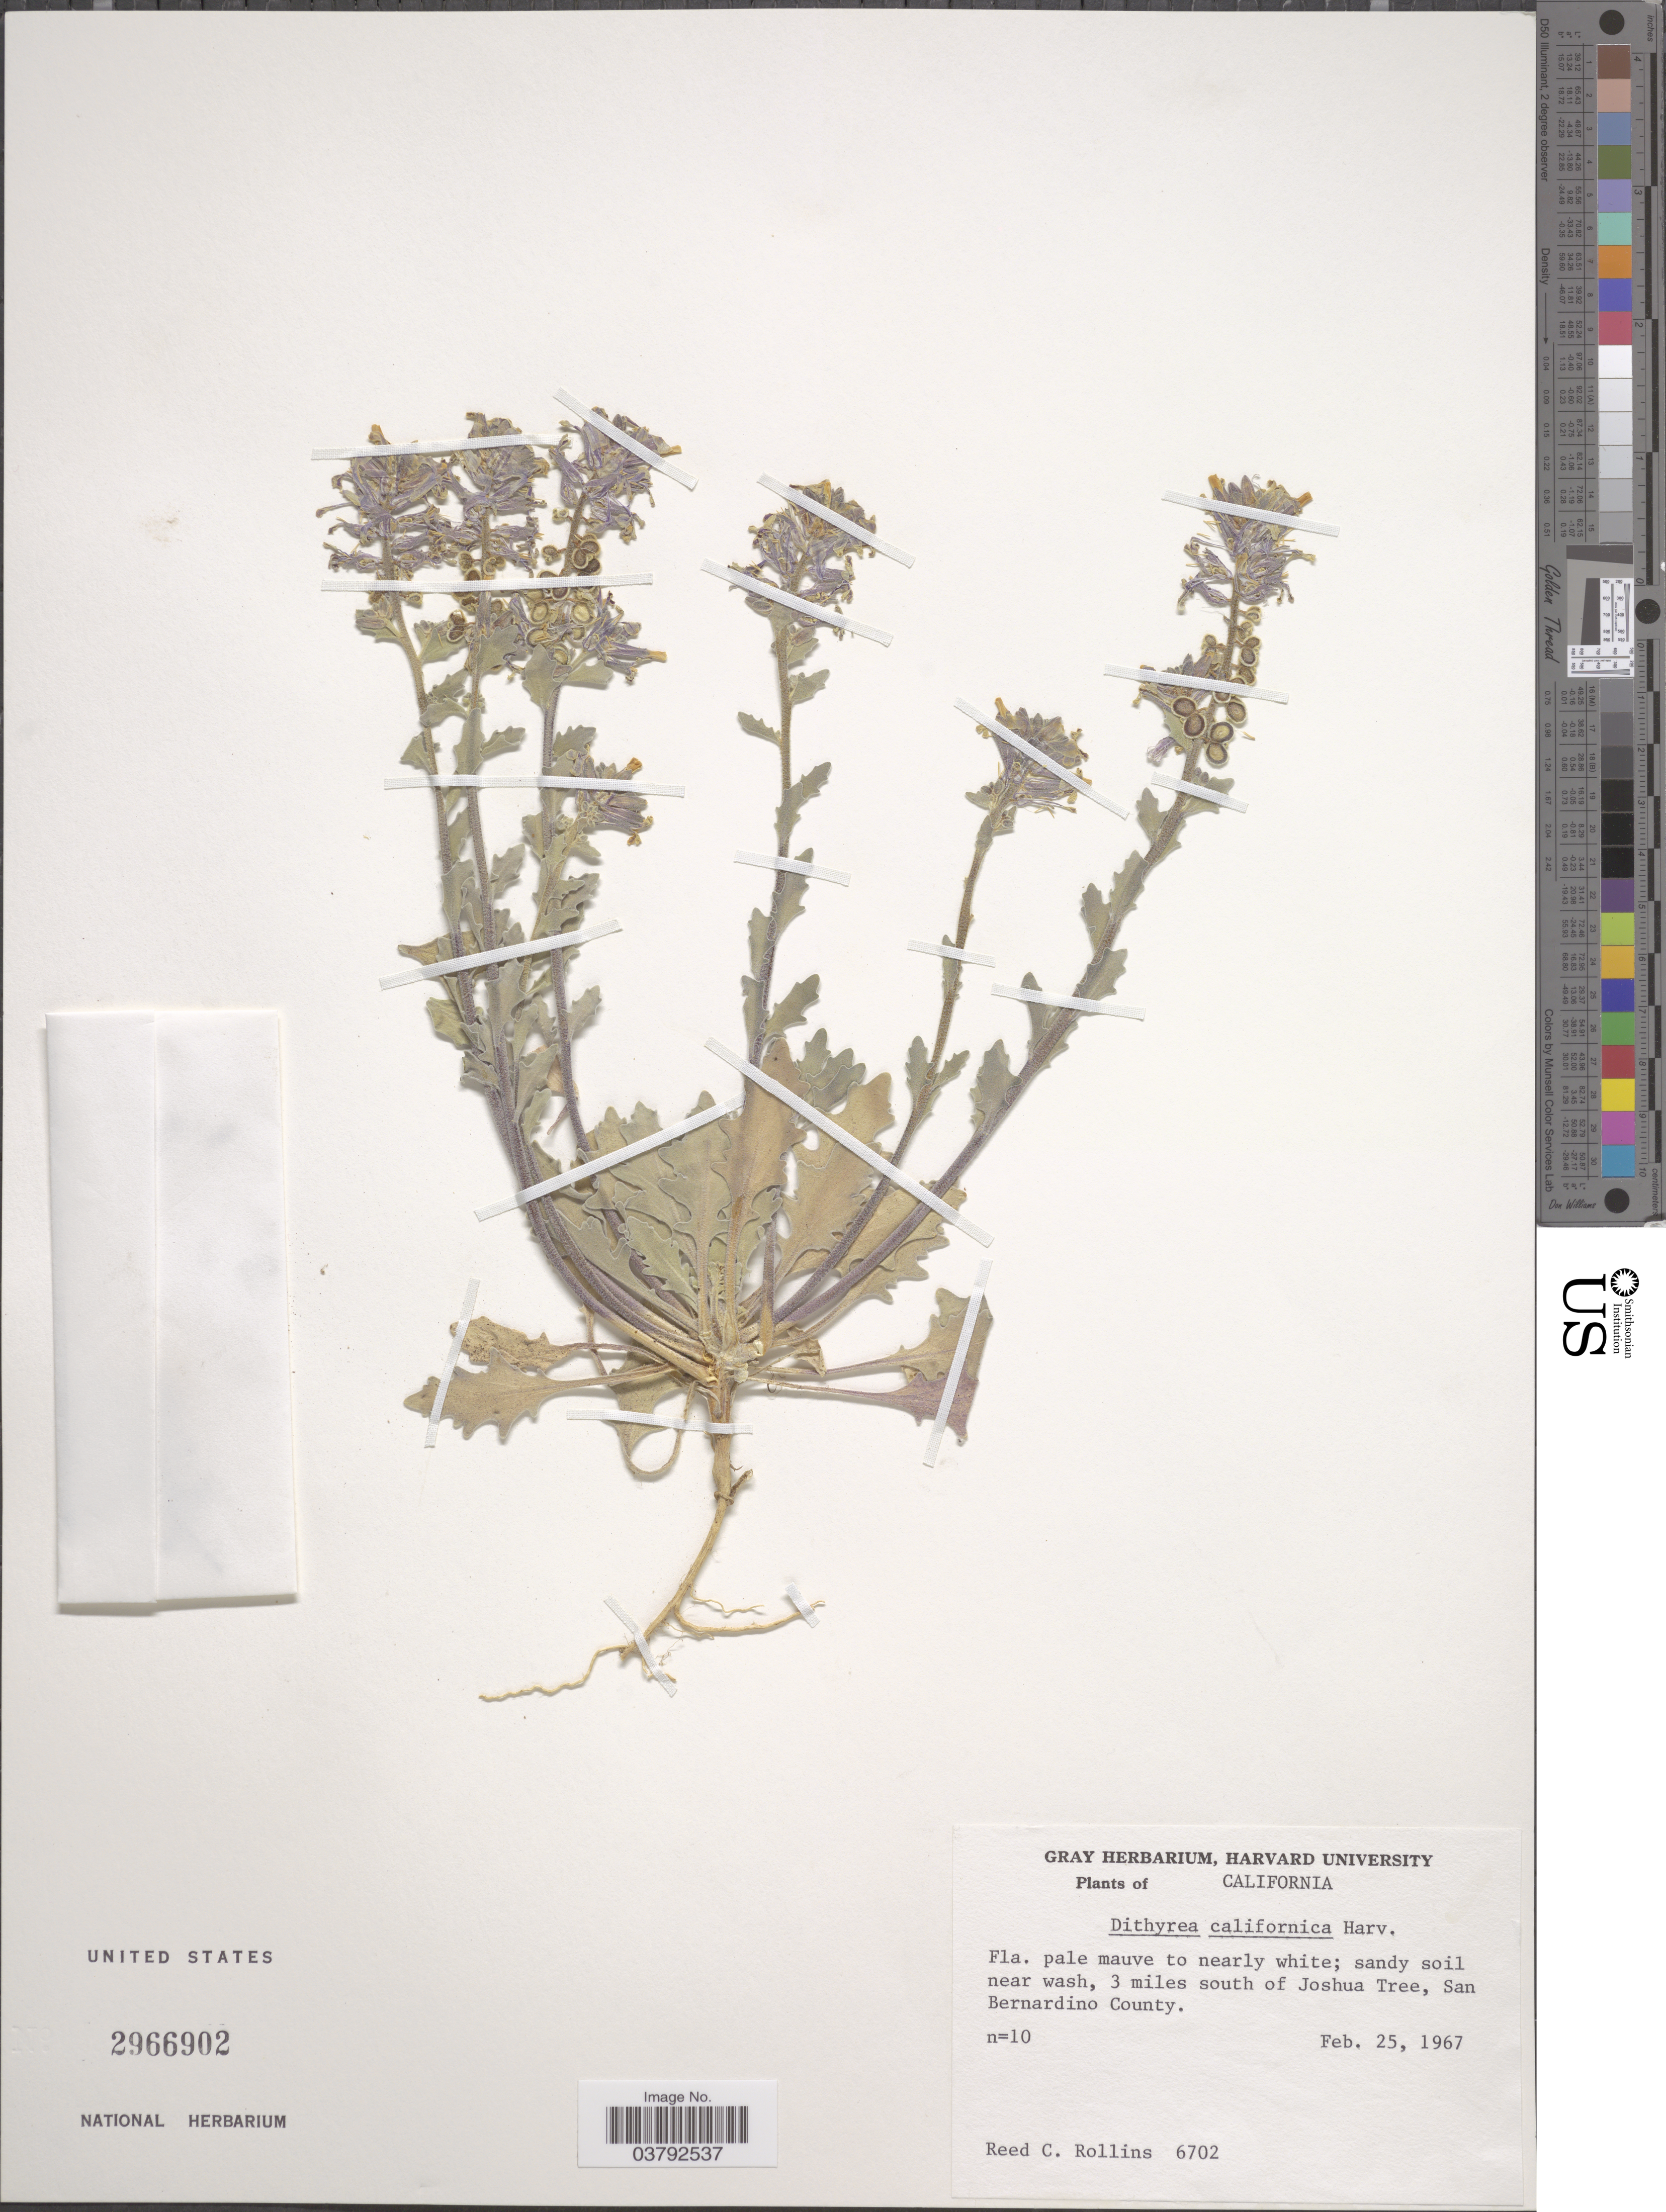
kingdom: Plantae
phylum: Tracheophyta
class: Magnoliopsida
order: Brassicales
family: Brassicaceae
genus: Dithyrea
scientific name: Dithyrea californica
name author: Harv.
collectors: R. C. Rollins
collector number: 6702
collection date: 1967-02-25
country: United States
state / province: California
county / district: San Bernardino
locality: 3 miles south of Joshua Tree, San Bernardino County.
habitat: sandy soil near wash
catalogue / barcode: US 2966902